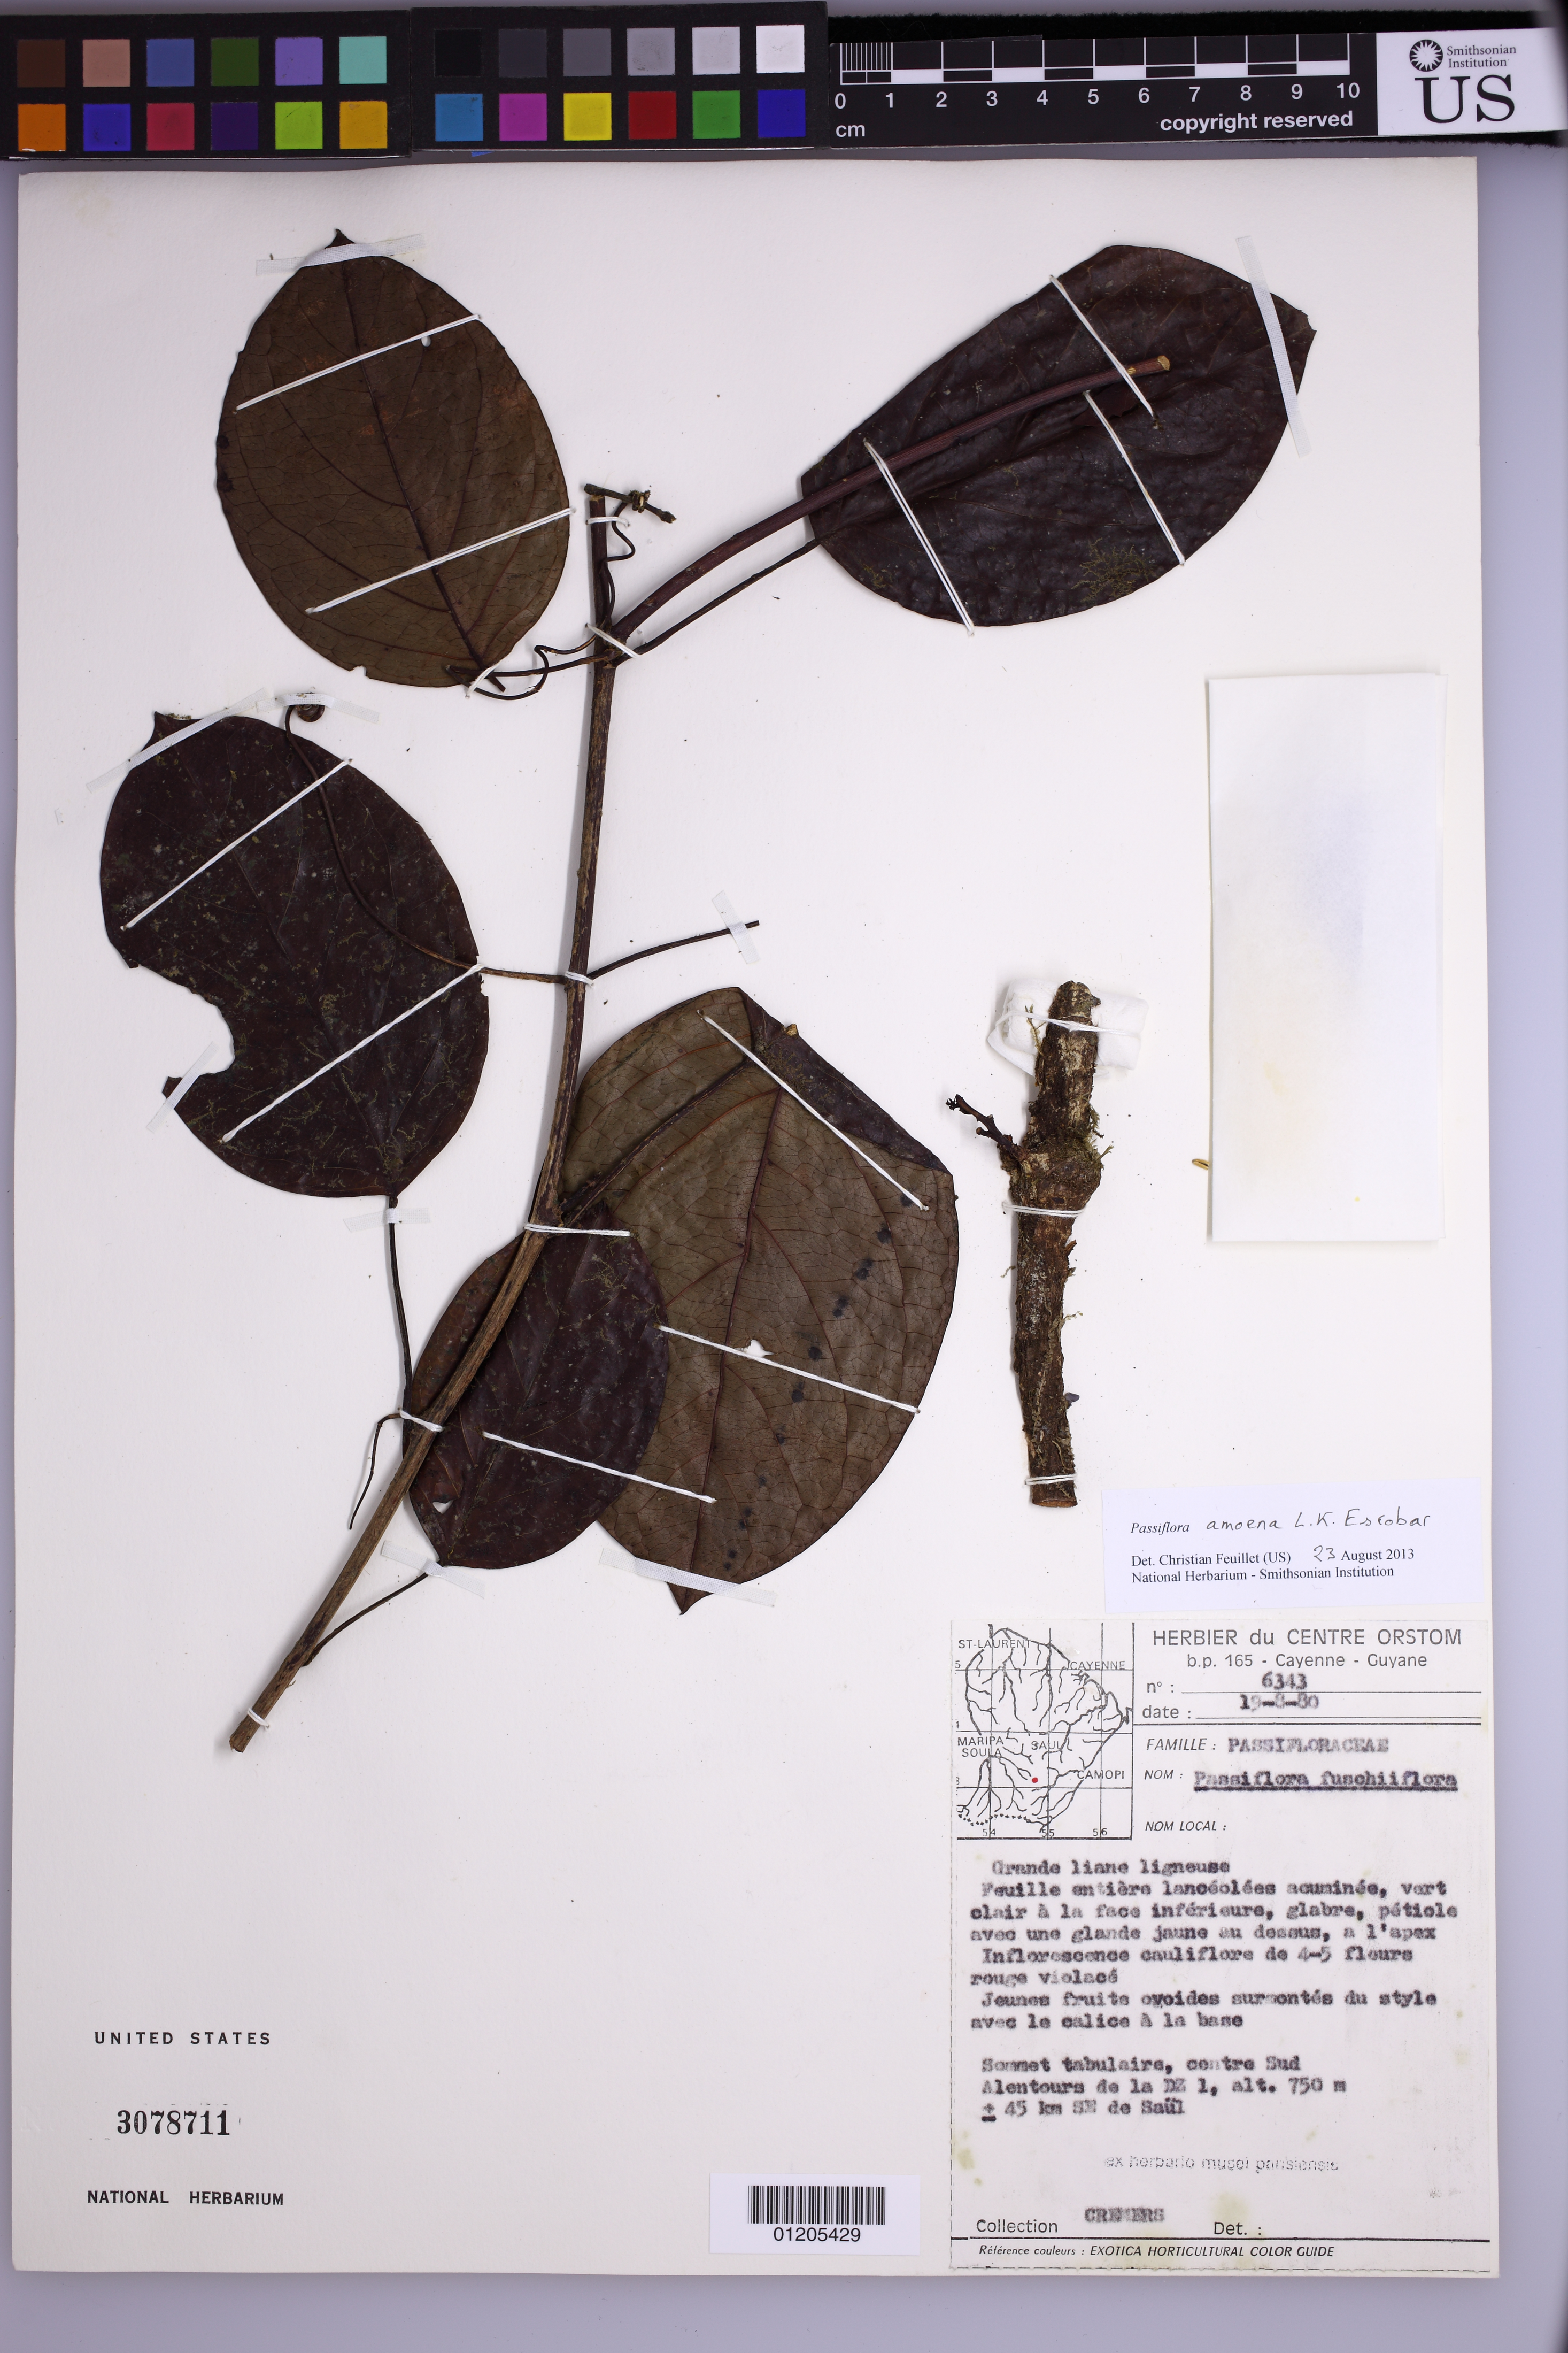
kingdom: Plantae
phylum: Tracheophyta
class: Magnoliopsida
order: Malpighiales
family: Passifloraceae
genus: Passiflora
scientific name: Passiflora amoena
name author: L.K. Escobar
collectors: Cremers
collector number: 6343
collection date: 1980-08-19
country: French Guiana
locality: Sommet tabulaire, centre Sud Alentours de la DZ 1, +/- 45 km SE de Saul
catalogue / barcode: US 3078711